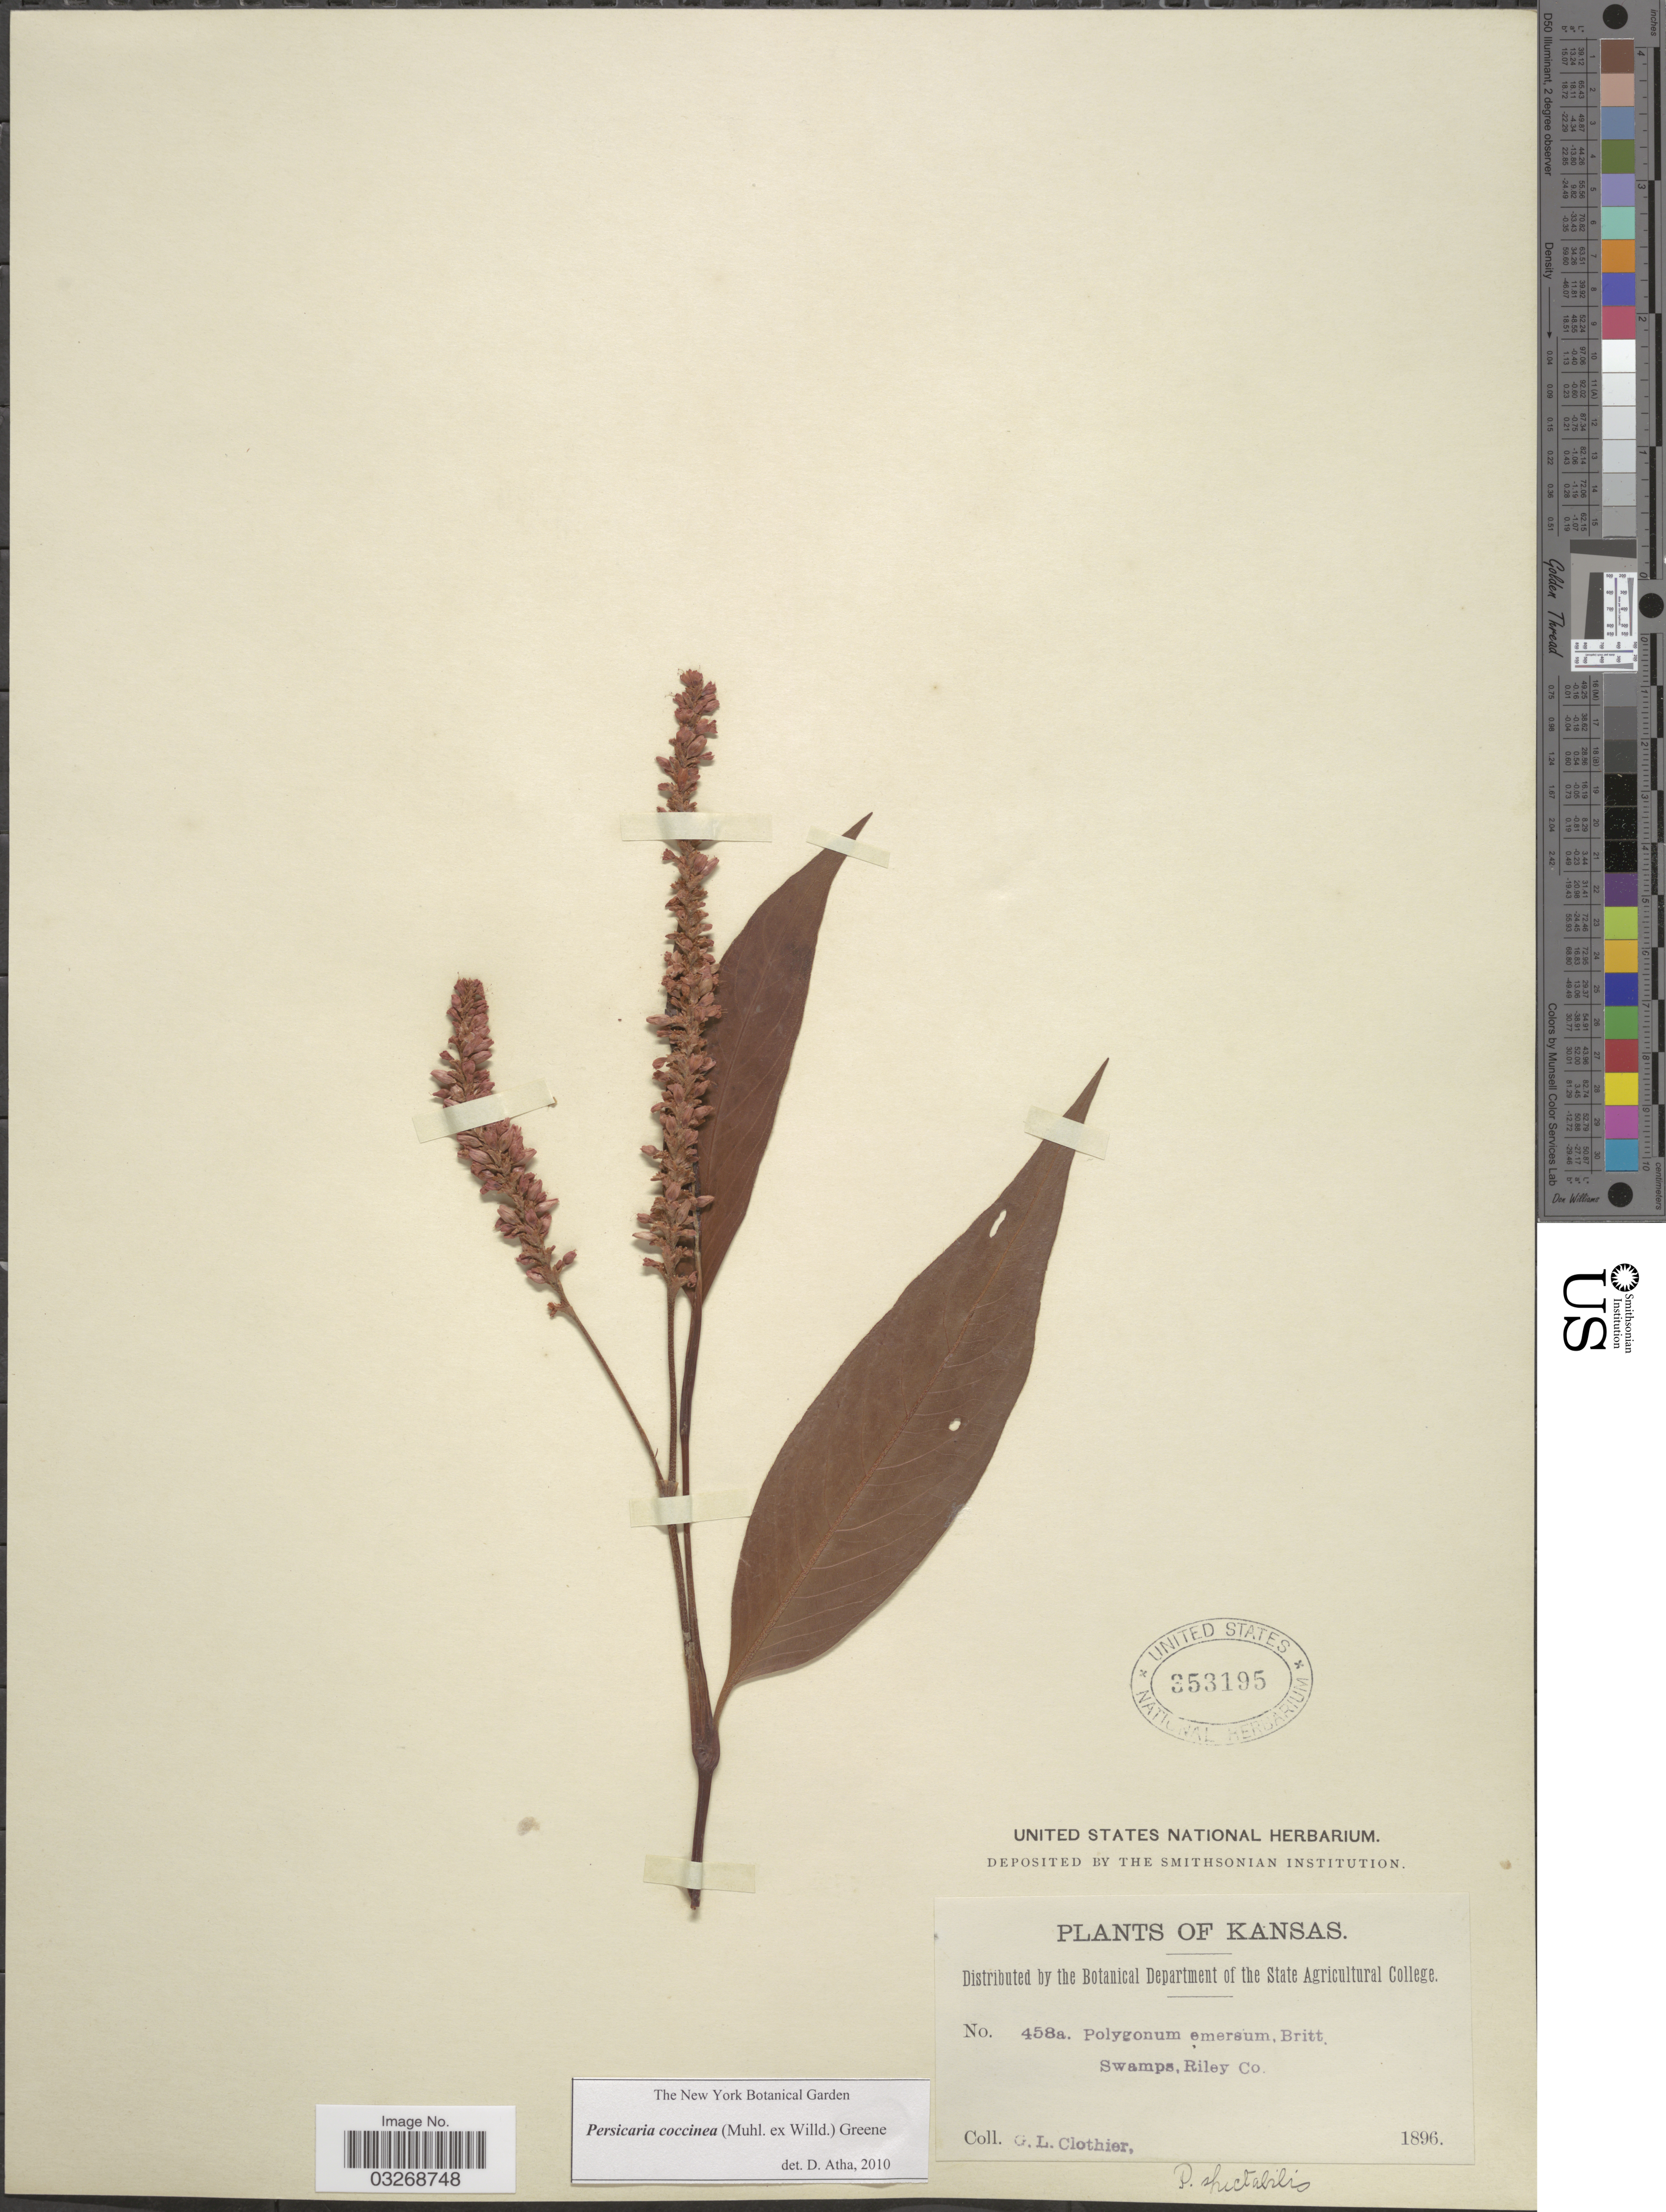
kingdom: Plantae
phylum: Tracheophyta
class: Magnoliopsida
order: Caryophyllales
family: Polygonaceae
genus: Persicaria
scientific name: Persicaria coccinea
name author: (Muhl. ex Willd.) Greene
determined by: Atha, D. E.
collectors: G. Clothier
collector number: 458a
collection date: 1896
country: United States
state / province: Kansas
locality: Swamps, Riley Co.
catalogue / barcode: US 353195